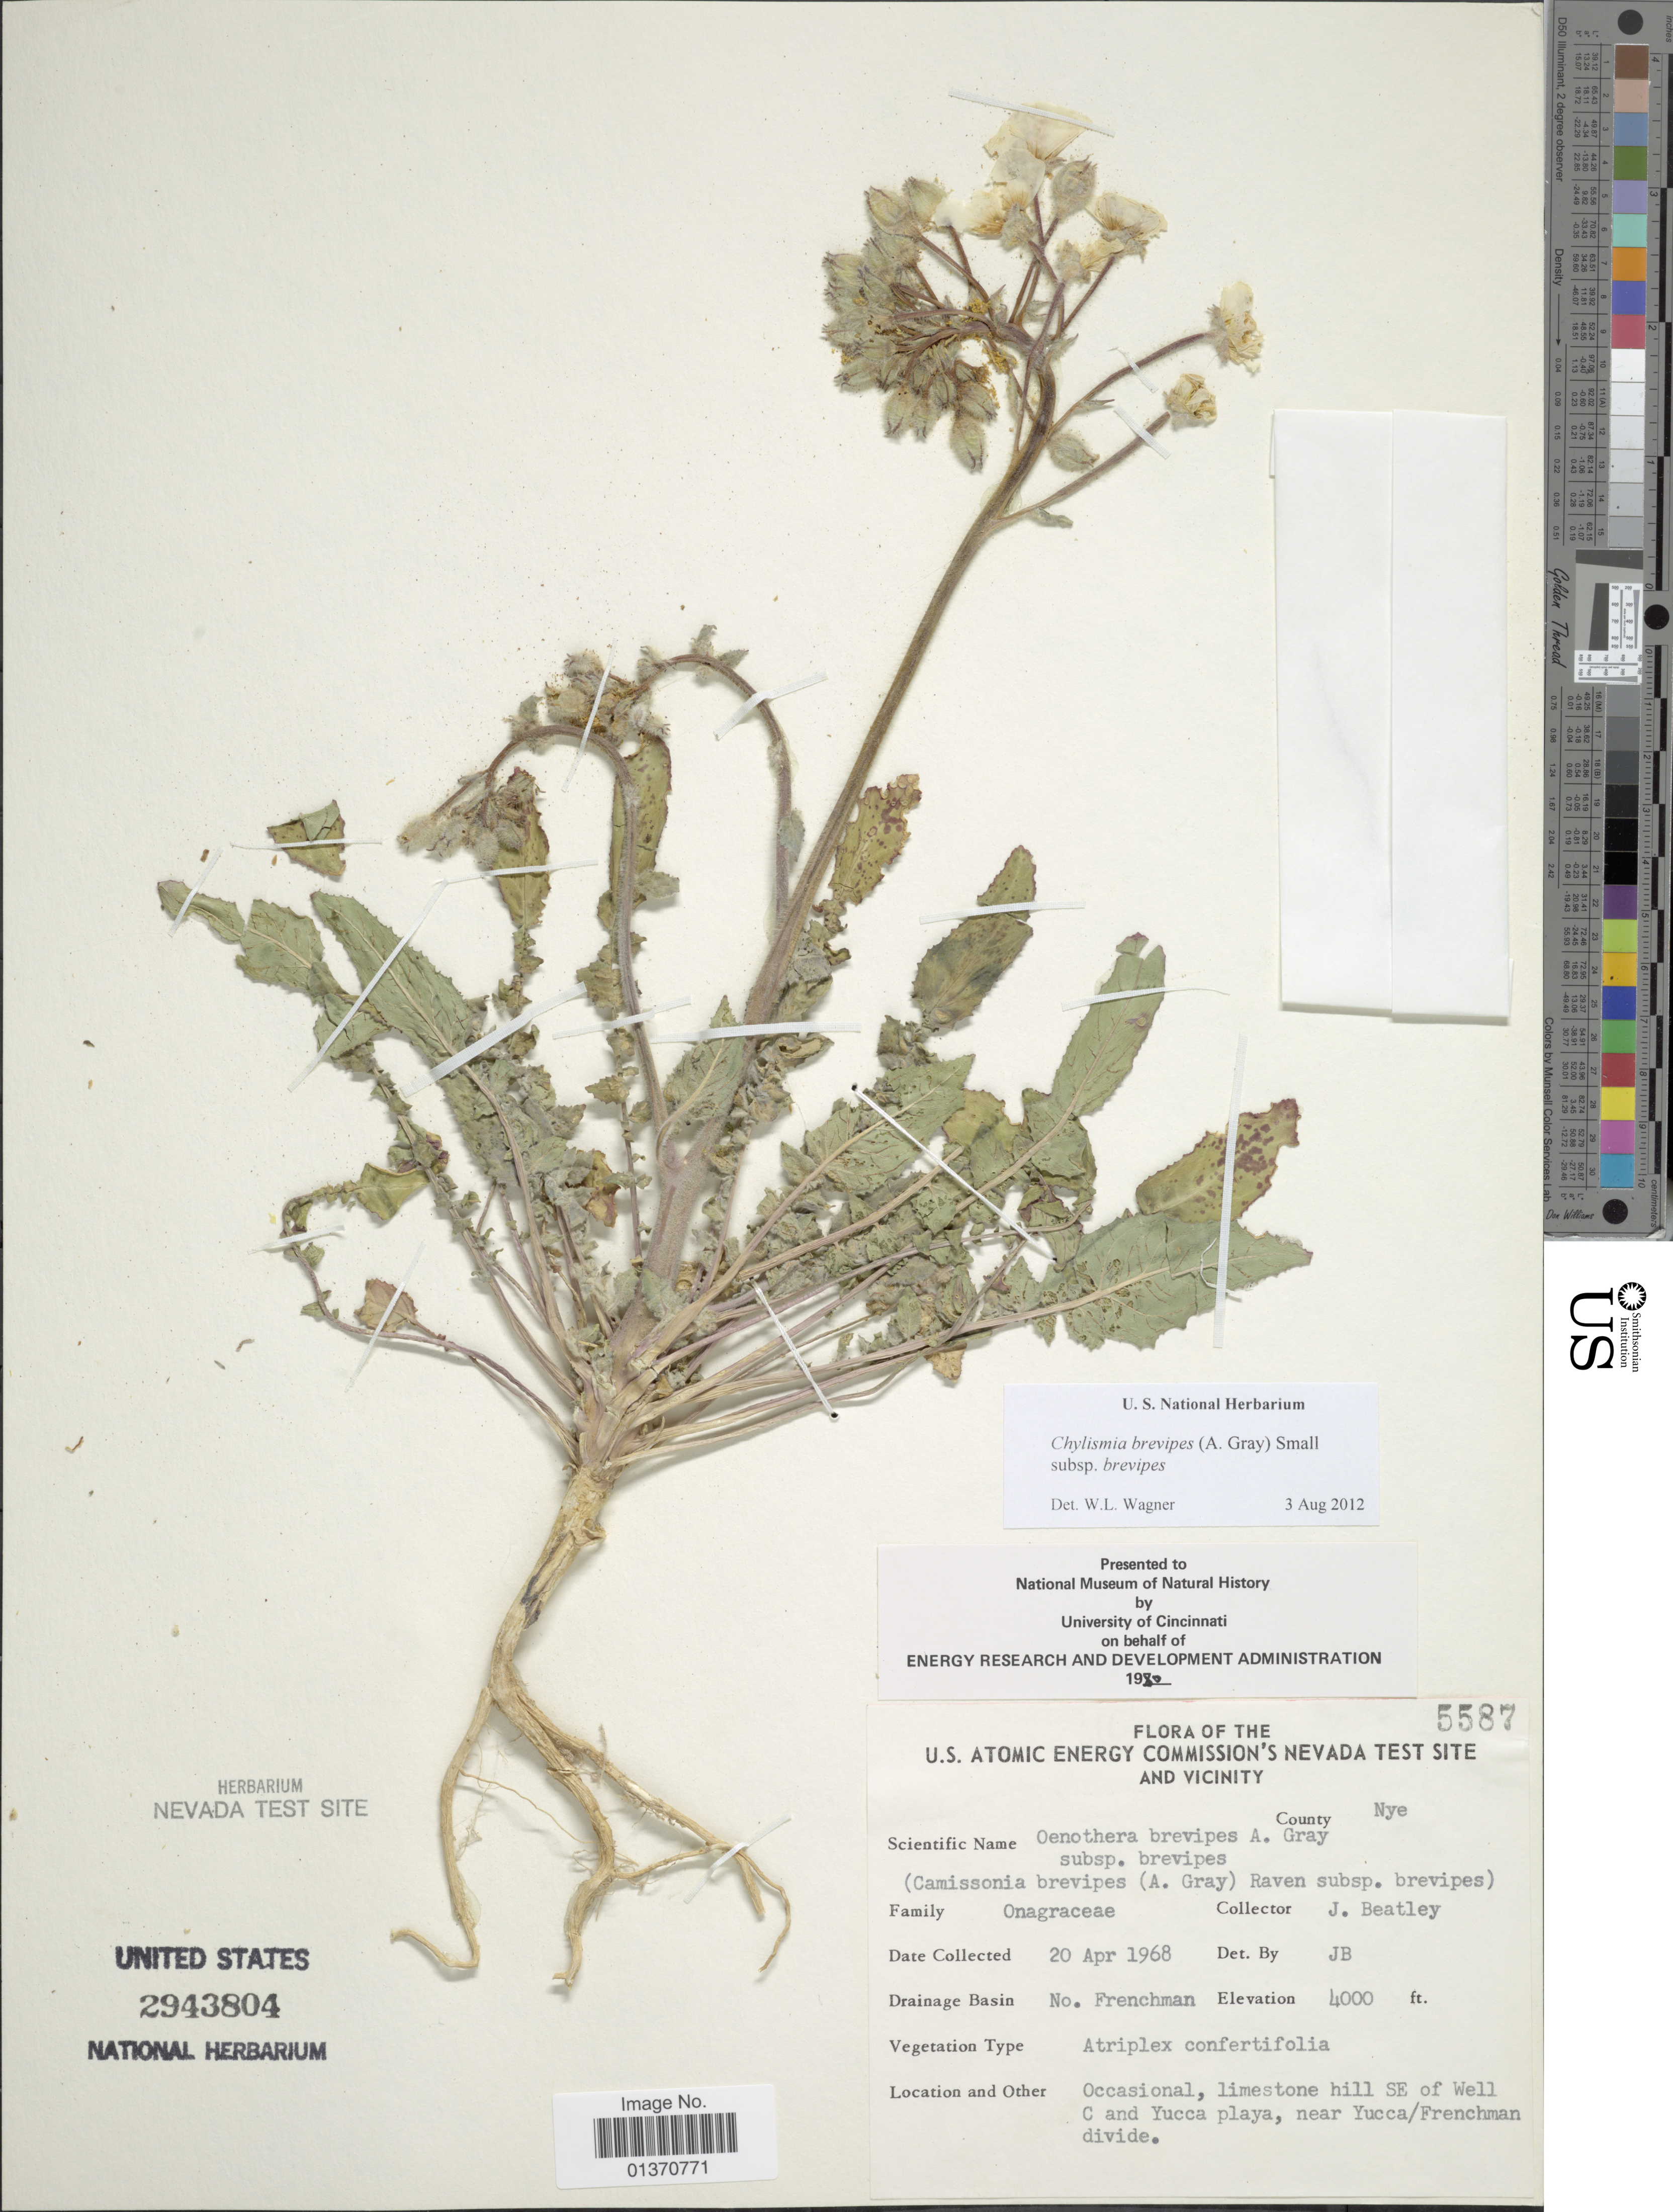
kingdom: Plantae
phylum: Tracheophyta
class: Magnoliopsida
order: Myrtales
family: Onagraceae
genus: Chylismia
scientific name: Chylismia brevipes subsp. brevipes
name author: (A. Gray) Small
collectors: J. C. Beatley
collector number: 5587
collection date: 1968-04-20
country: United States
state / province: Nevada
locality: U. S. Atomic Energy Commission's Nevada Test Site and Vicinity, County Nye, No. Frenchman, Occasional, limestone hill SE of Well C and Yucca, near Yucca/ Frenhman divide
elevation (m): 1219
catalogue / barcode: US 2943804